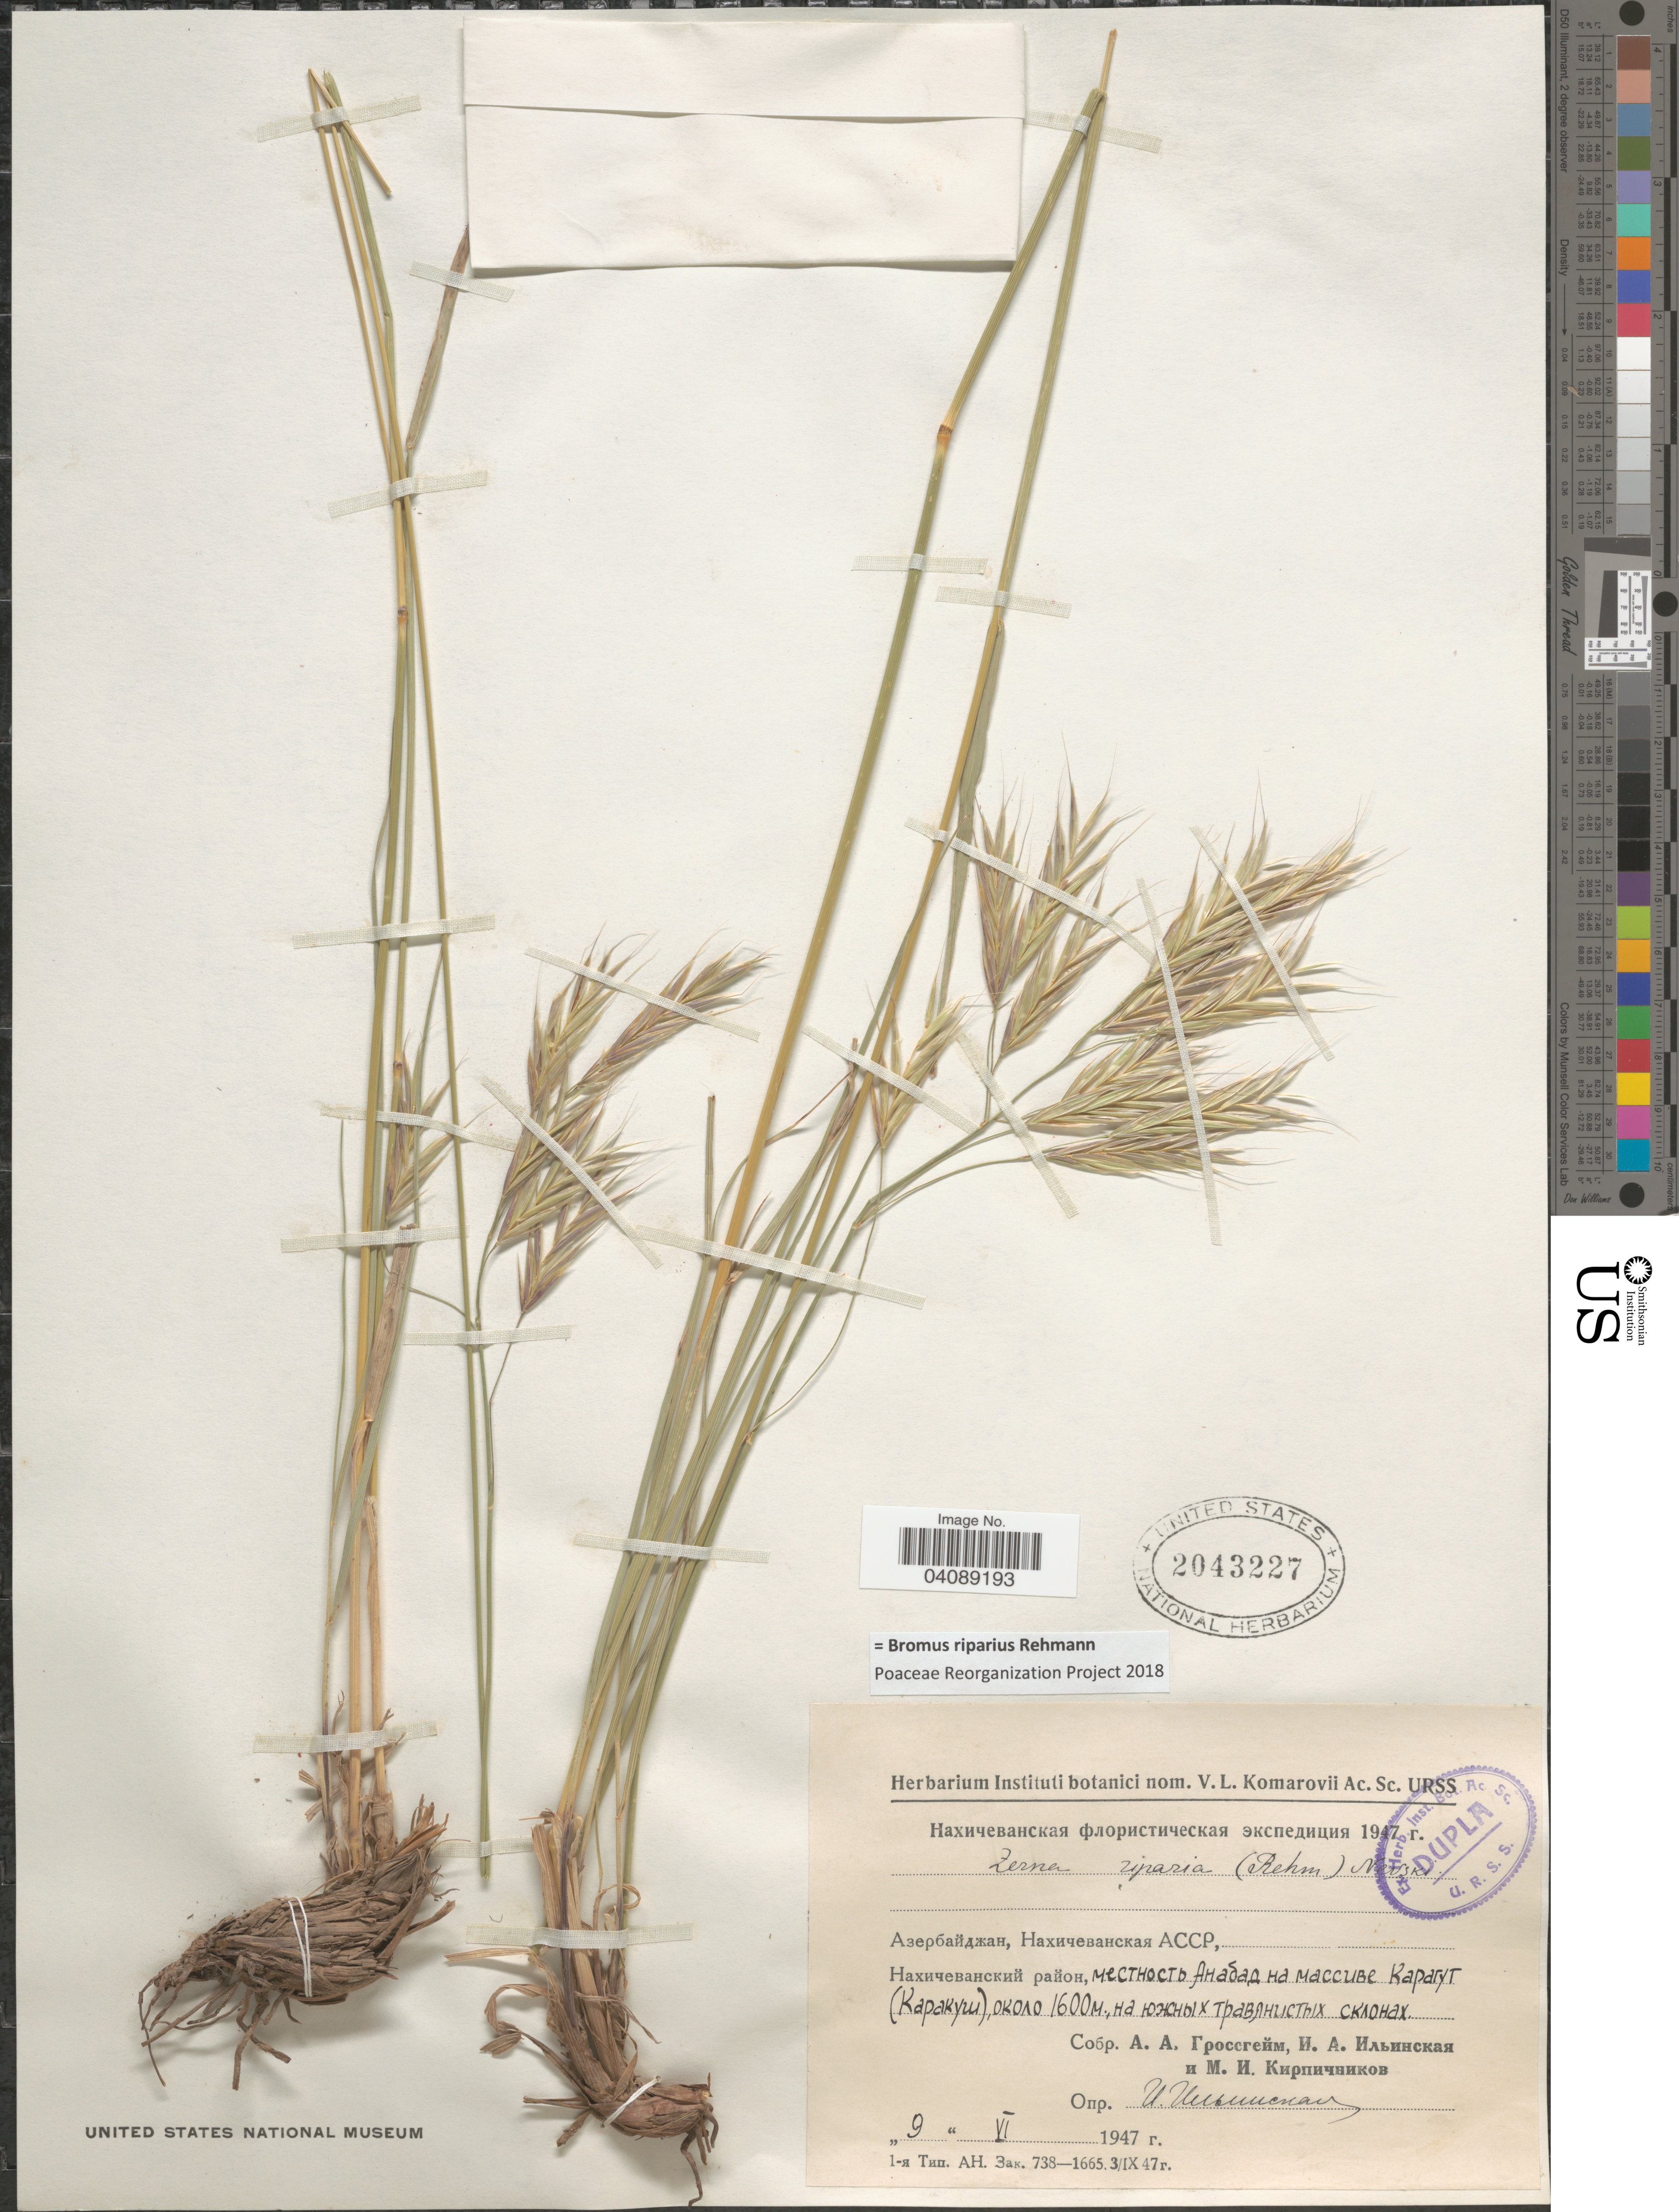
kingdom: Plantae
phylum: Tracheophyta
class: Liliopsida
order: Poales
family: Poaceae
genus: Bromus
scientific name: Bromus riparius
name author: Rehmann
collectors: A. Grossgeim, I. Ilinskaya & M. Kirpichnikov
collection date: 1947-06-09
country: Azerbaijan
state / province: Nakhchivan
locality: Anabad, Karakush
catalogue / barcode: US 2043227